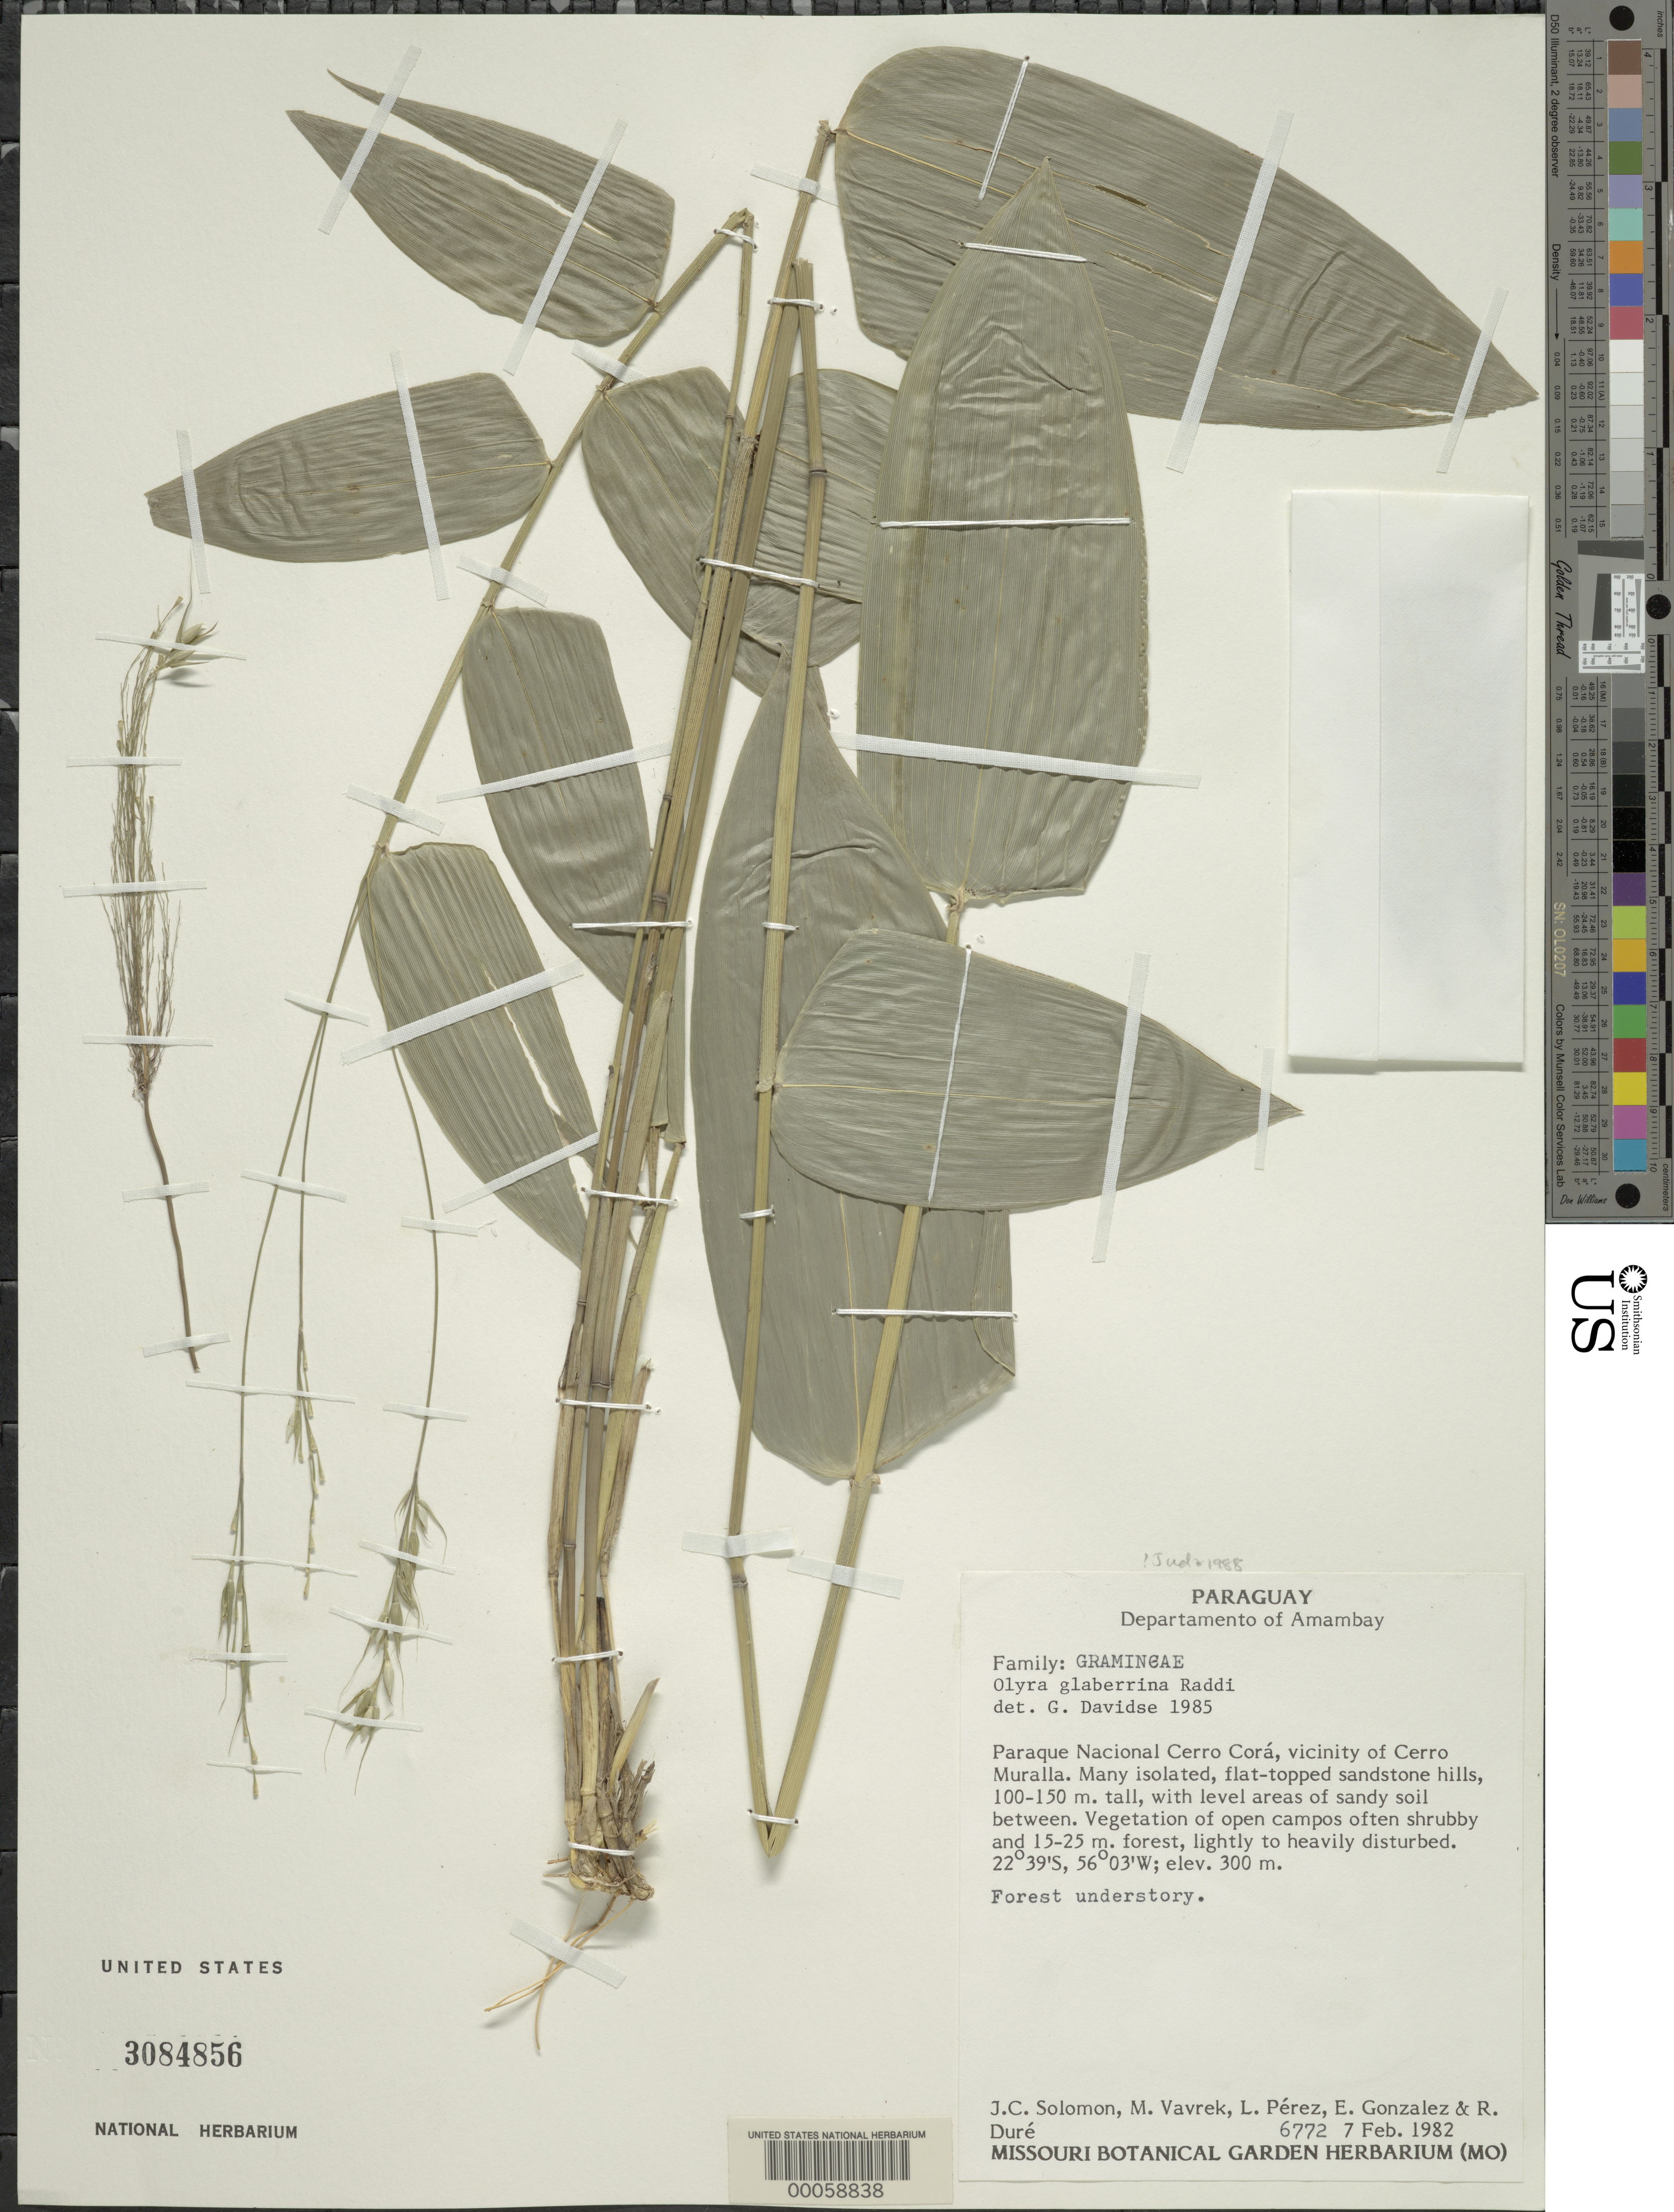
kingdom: Plantae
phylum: Tracheophyta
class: Liliopsida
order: Poales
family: Poaceae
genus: Olyra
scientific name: Olyra glaberrima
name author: Raddi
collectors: J. C. Solomon, M. Vavrek, L. Pérez, E. Gonzalez & R. Duré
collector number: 6772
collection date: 1982-02-07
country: Paraguay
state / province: Amambay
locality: Paraque Nacional Cerro Corá, vicinity of Cerro Muralla.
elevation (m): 300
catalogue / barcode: US 3084856